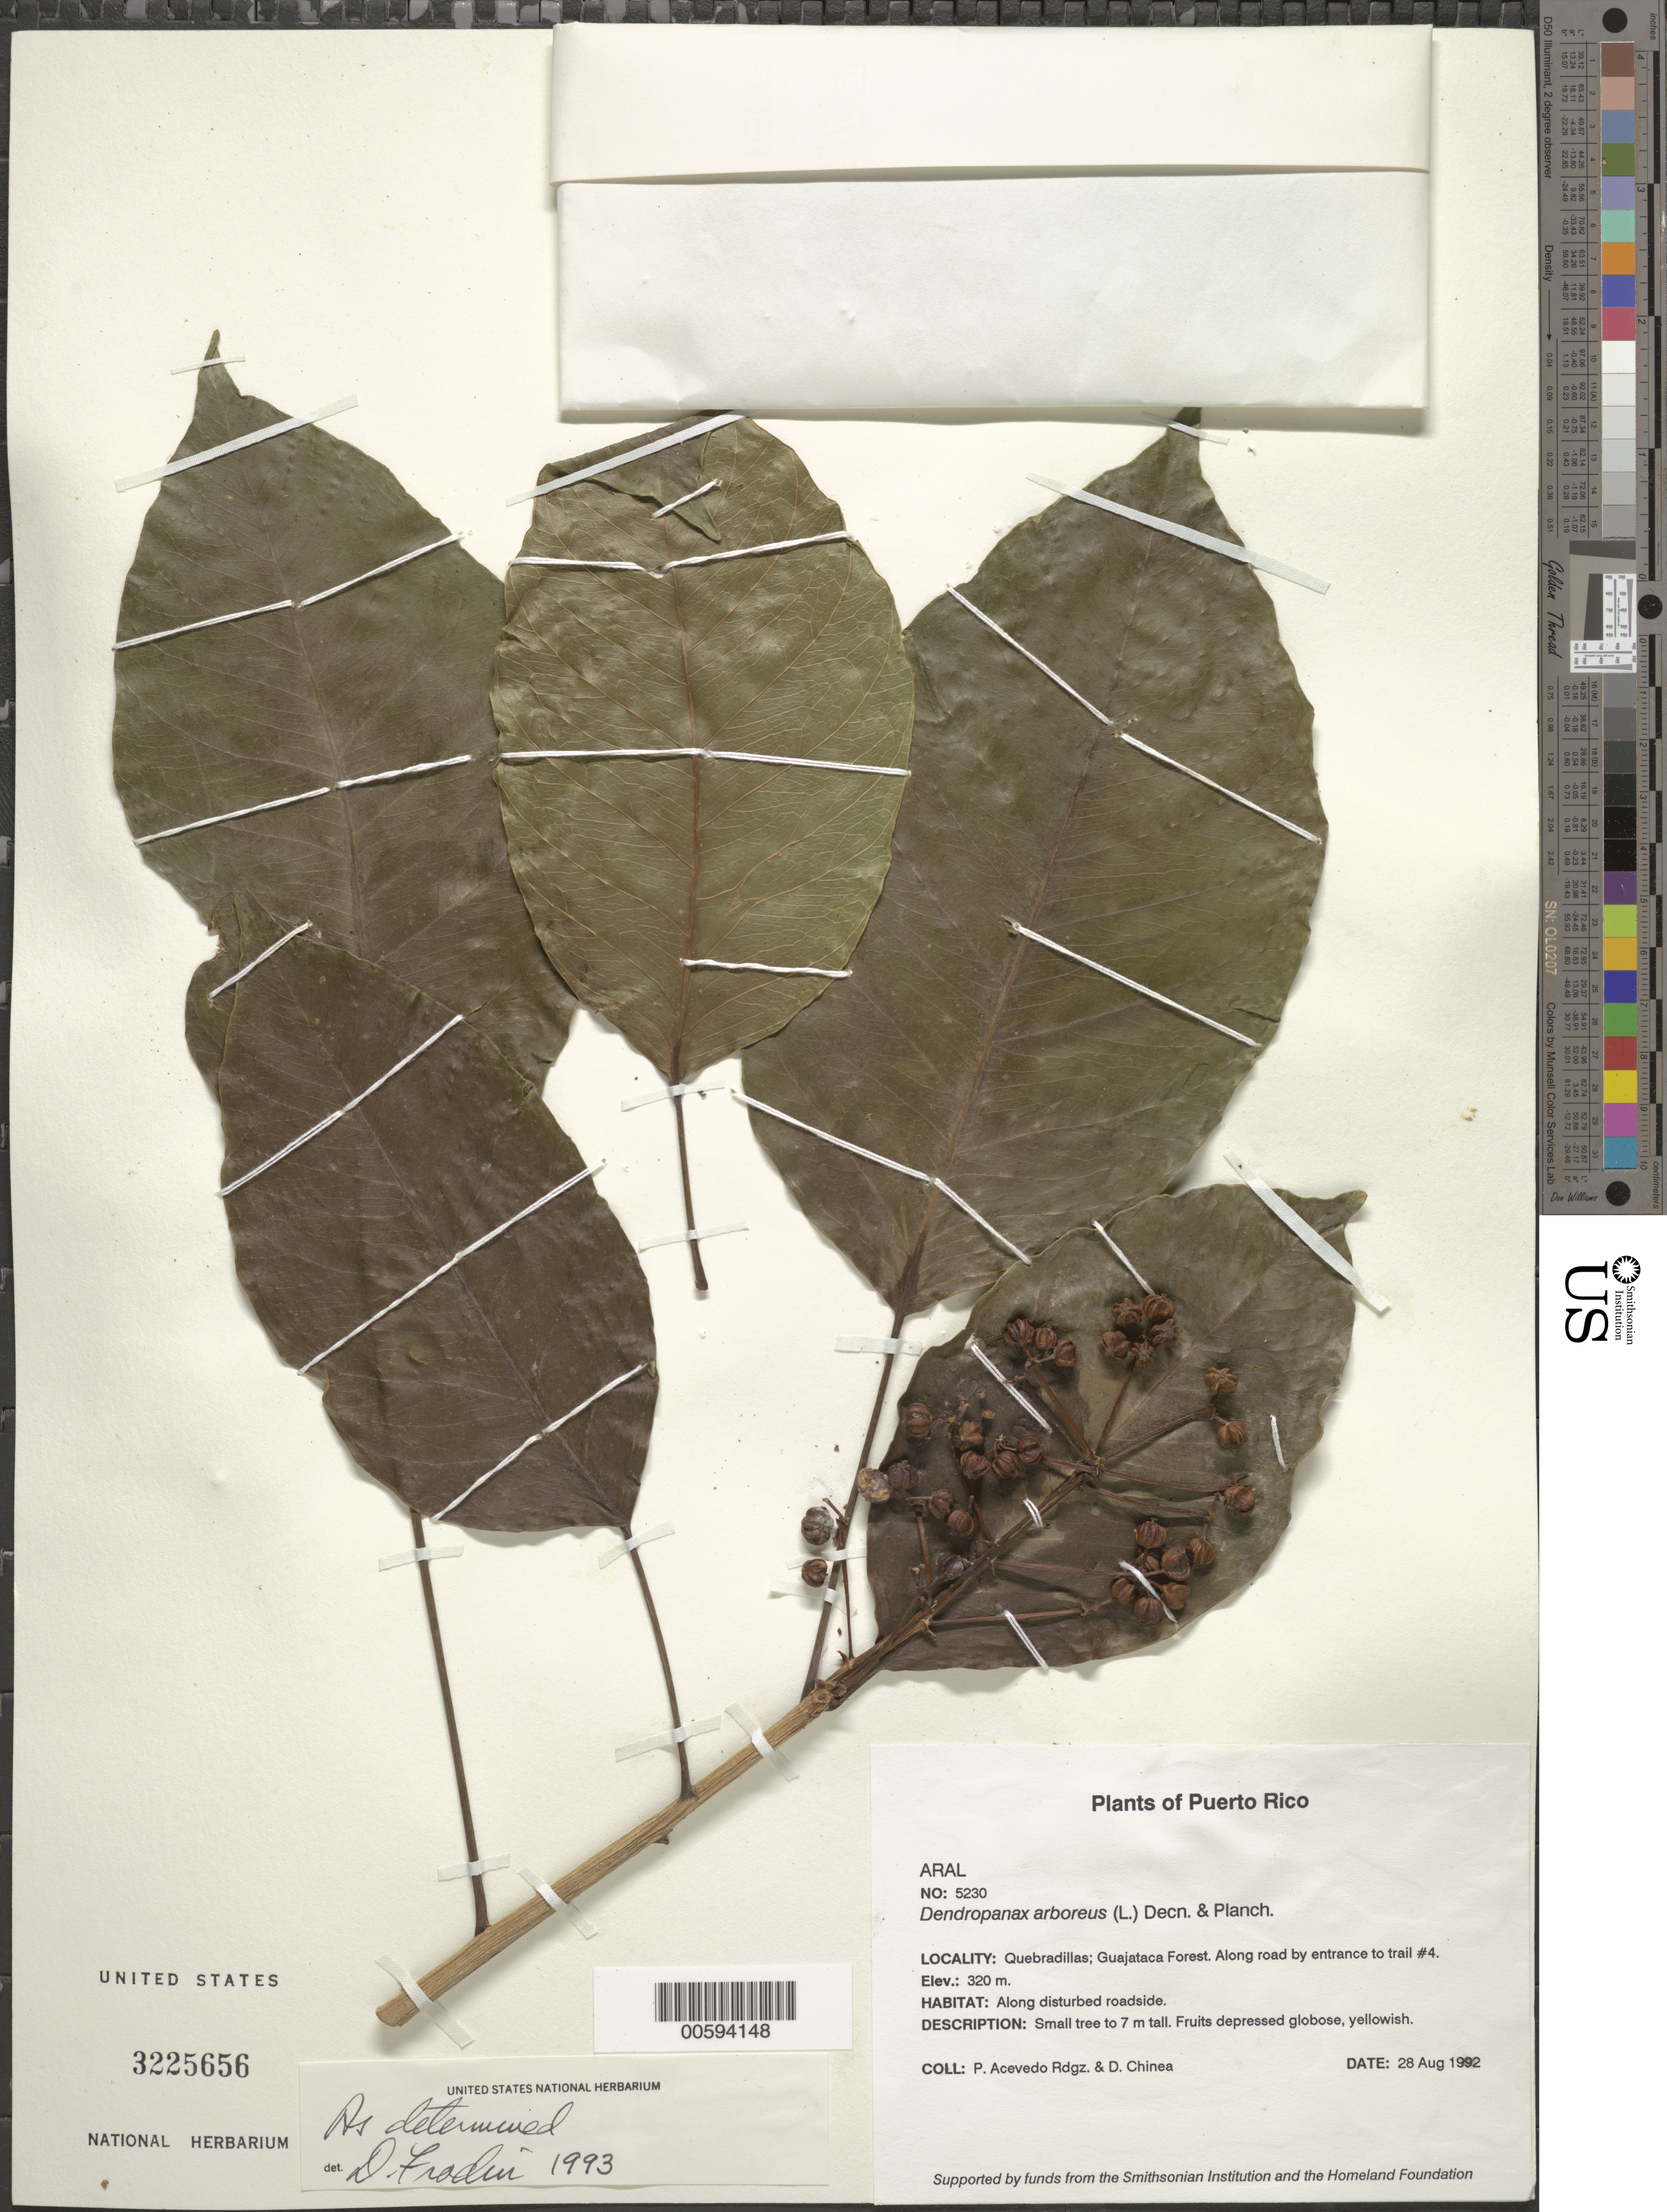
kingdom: Plantae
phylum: Tracheophyta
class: Magnoliopsida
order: Apiales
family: Araliaceae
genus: Dendropanax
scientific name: Dendropanax arboreus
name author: (L.) Decne. & Planch.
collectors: P. Acevedo-Rodr. & D. Chinea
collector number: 5230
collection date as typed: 28 Aug 1992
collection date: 1992-08-28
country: Puerto Rico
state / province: Isabela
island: Puerto Rico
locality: Isabela; Guajataca Forest.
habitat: Along disturbed roadside.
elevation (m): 320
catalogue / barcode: US 3225656